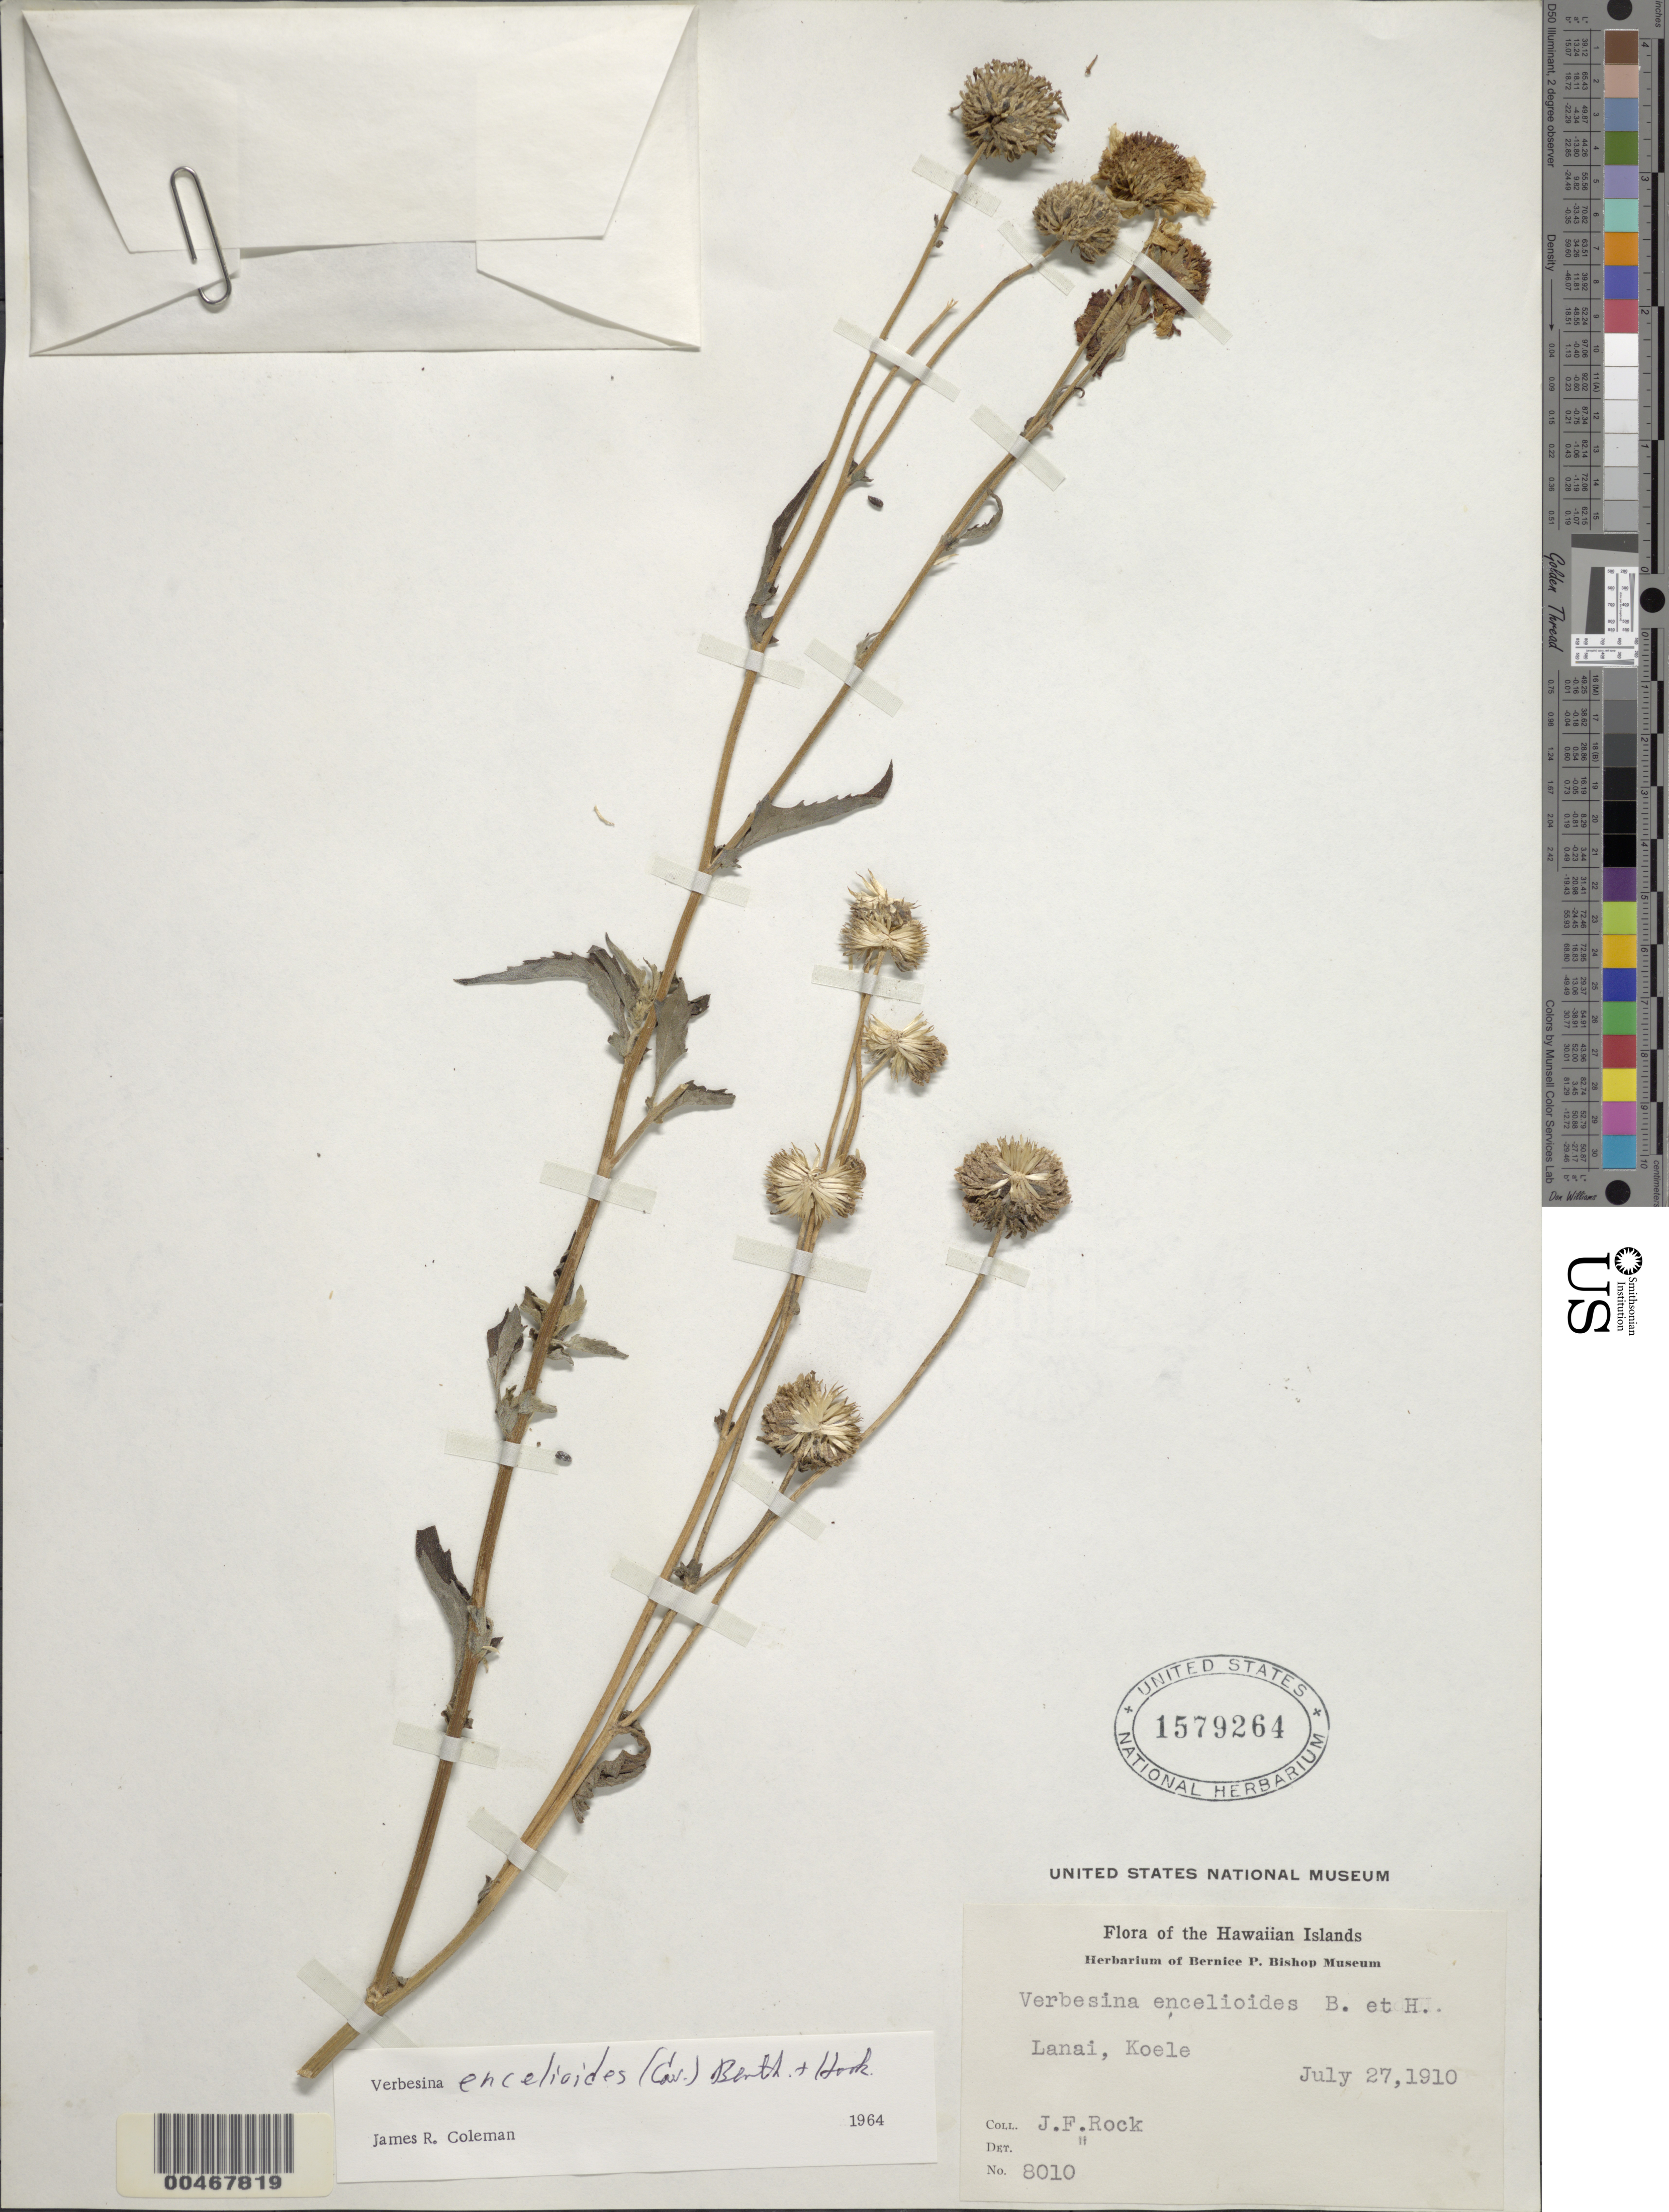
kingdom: Plantae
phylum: Tracheophyta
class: Magnoliopsida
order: Asterales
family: Asteraceae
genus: Verbesina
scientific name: Verbesina encelioides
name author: (Cav.) Benth. & Hook. ex A. Gray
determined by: Coleman, J. R.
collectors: J. F. Rock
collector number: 8010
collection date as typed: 27 Jul 1910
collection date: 1910-07-27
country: United States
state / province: Hawaii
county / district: Maui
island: Lana'i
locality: Koele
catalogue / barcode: US 1579264